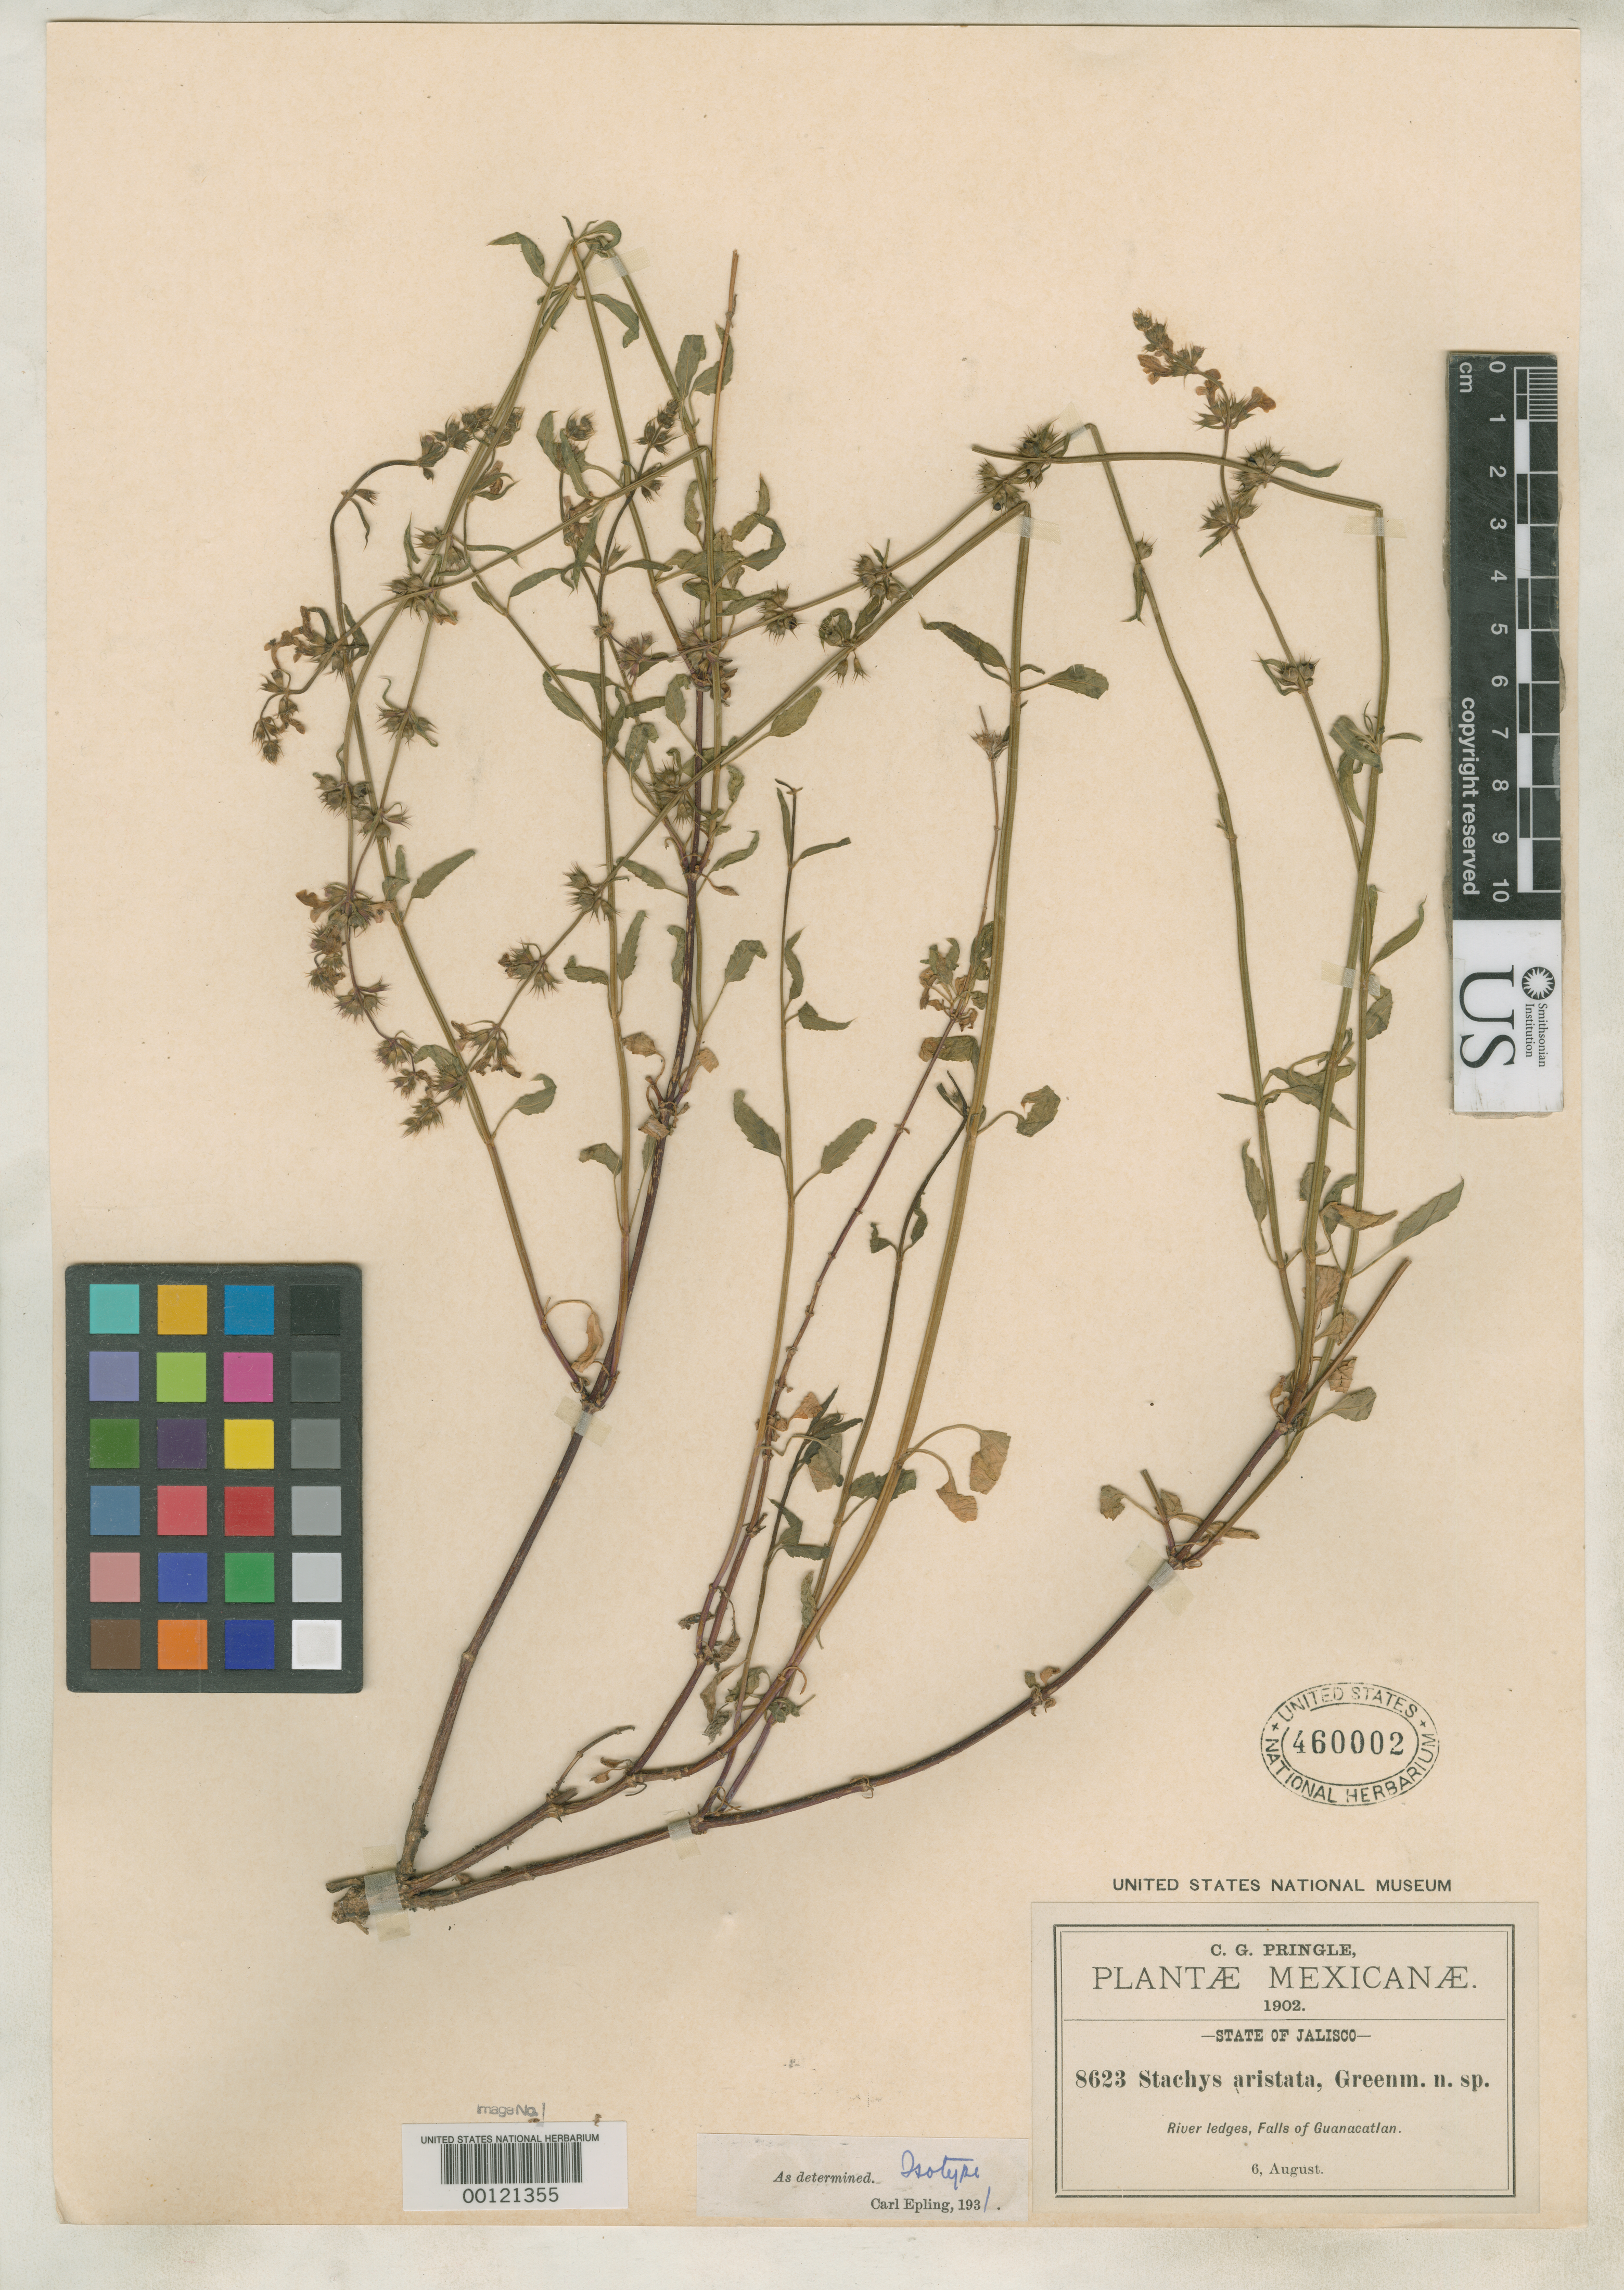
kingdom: Plantae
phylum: Tracheophyta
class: Magnoliopsida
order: Lamiales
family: Lamiaceae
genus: Stachys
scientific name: Stachys aristata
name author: Greenm.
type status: Isotype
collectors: C. G. Pringle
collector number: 8623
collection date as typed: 06 Aug 1902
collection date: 1902-08-06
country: Mexico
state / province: Jalisco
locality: River ledges, falls of Guanacatlan.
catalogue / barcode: US 460002